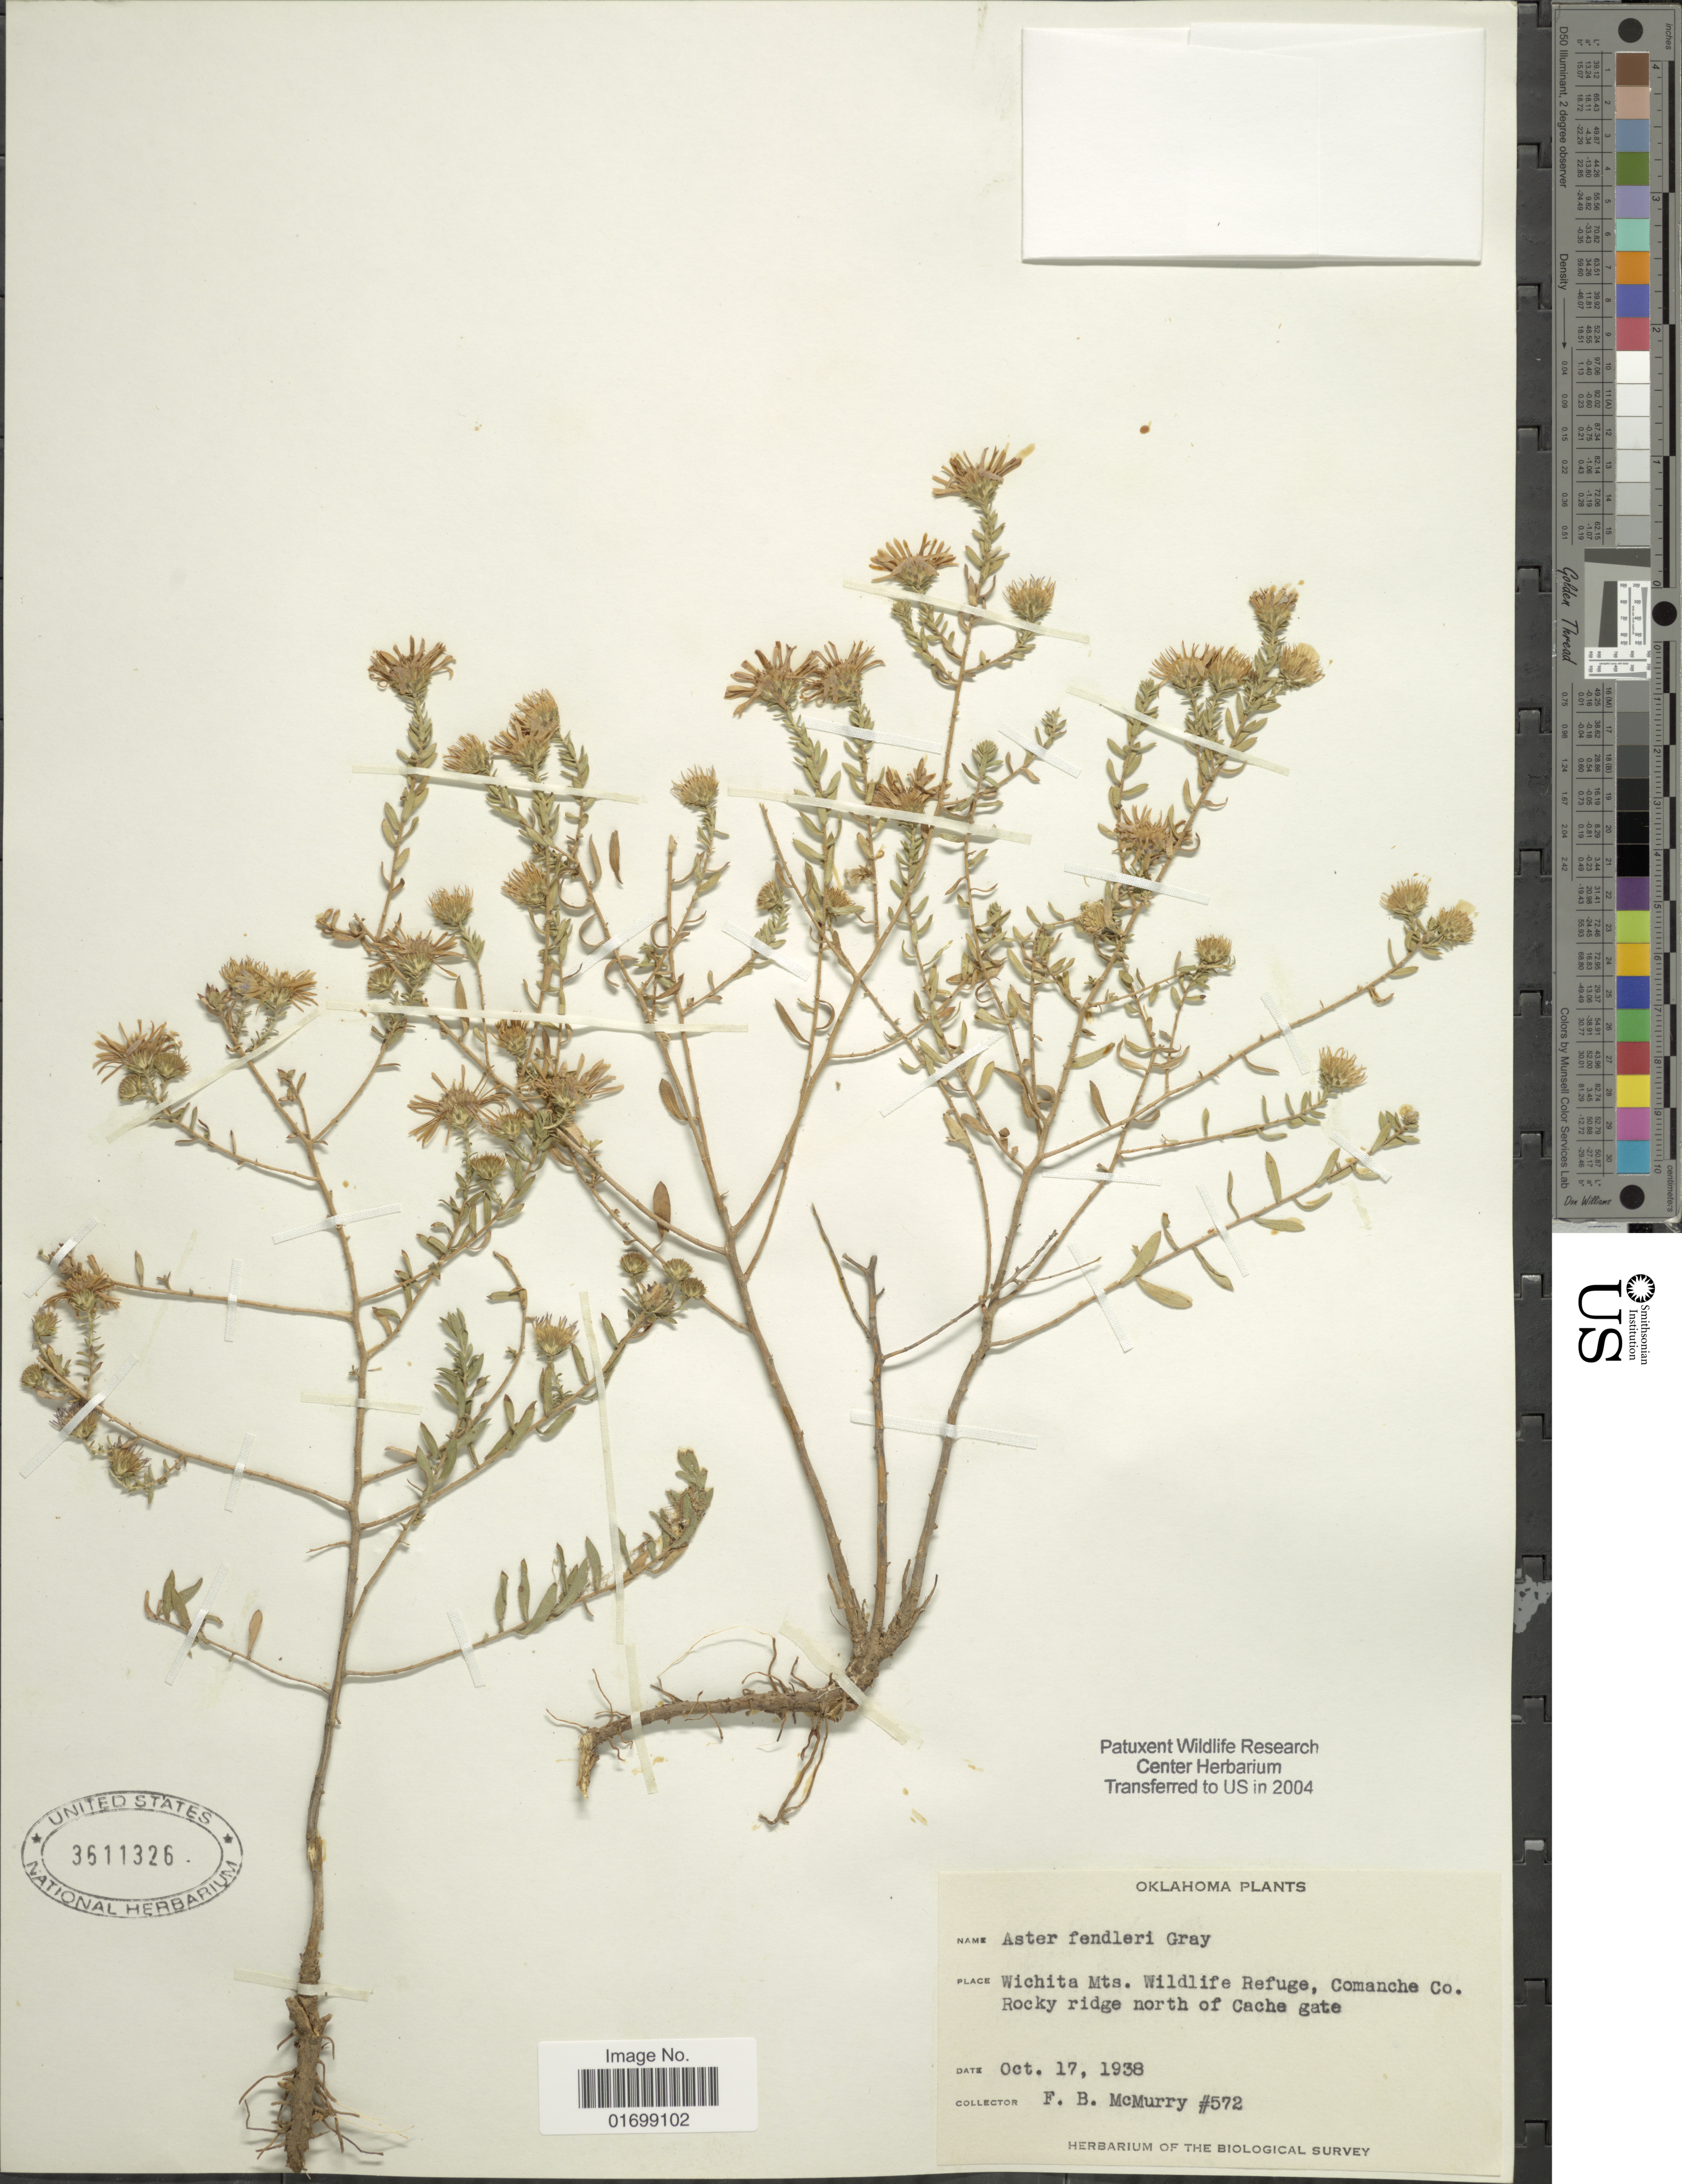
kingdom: Plantae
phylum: Tracheophyta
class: Magnoliopsida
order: Asterales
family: Asteraceae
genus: Symphyotrichum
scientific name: Symphyotrichum fendleri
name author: (A. Gray) G.L. Nesom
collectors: F. B. McMurry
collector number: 572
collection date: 1938-10-17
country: United States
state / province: Oklahoma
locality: Wichita Mts., Wildlife Refuge, Comanche Co., Rocky ridge north of Cache gate.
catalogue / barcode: US 3511326